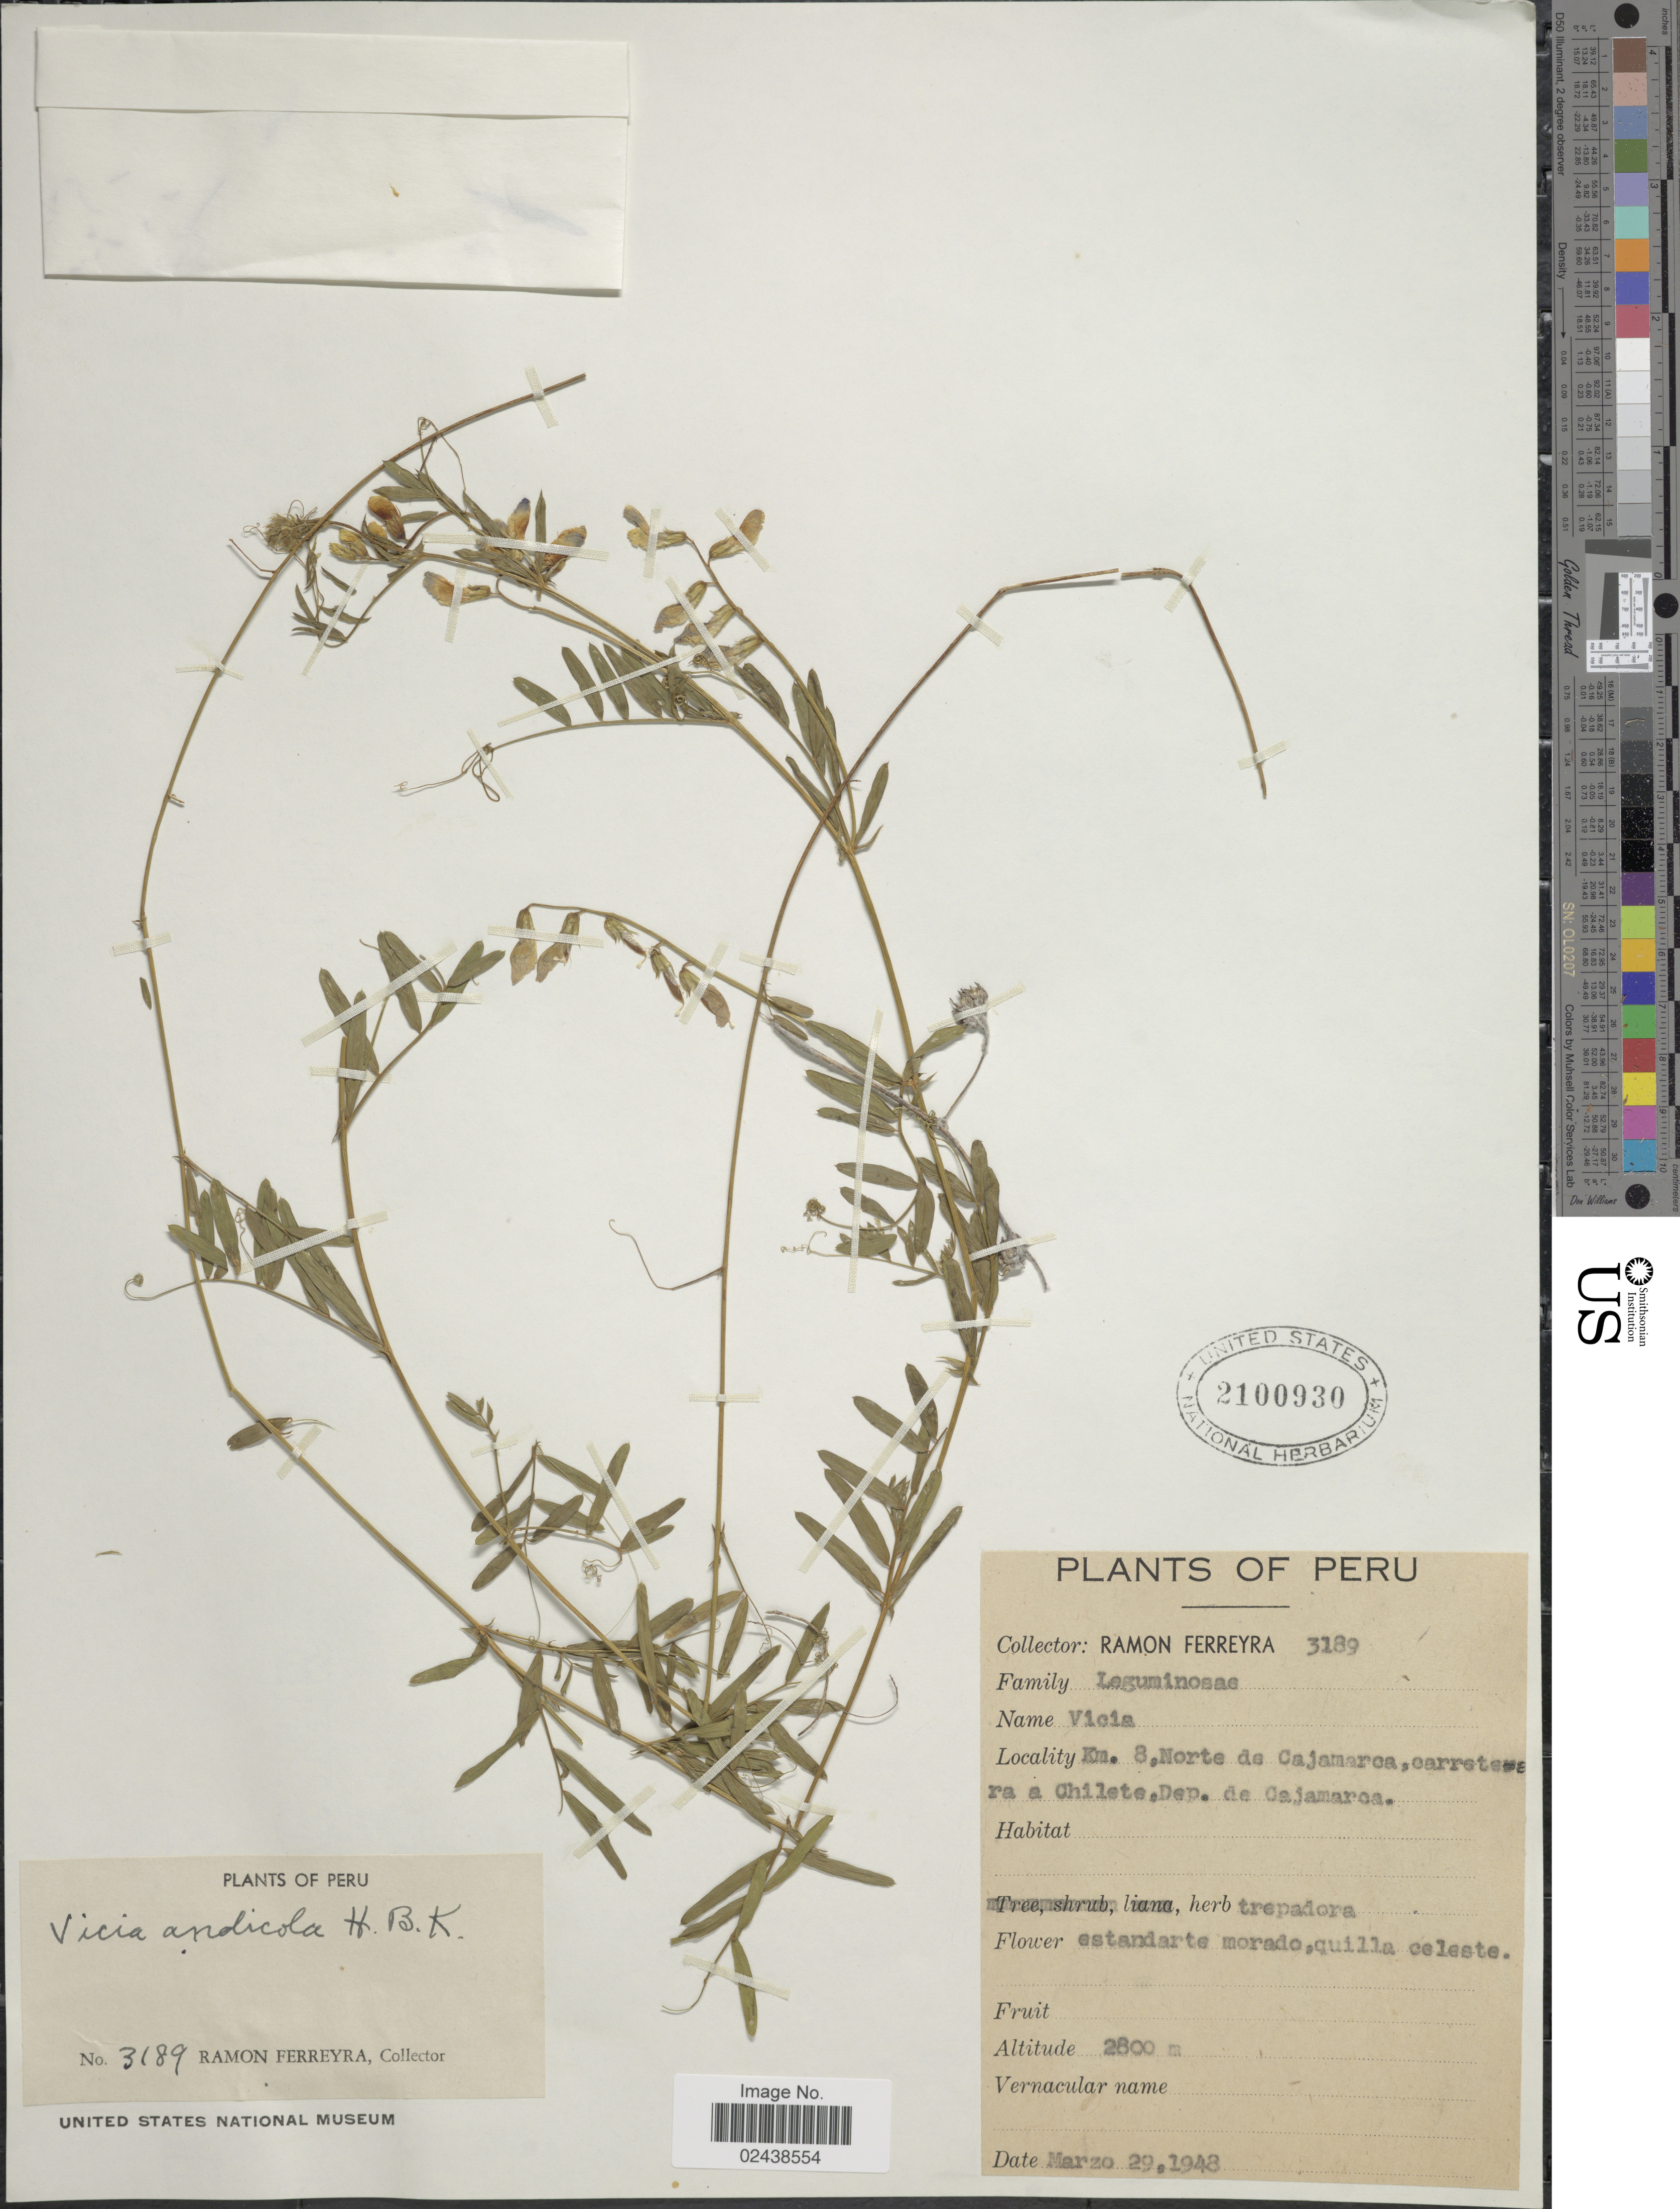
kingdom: Plantae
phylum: Tracheophyta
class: Magnoliopsida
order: Fabales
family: Fabaceae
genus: Vicia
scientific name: Vicia andicola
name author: Kunth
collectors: R. A. Ferreyra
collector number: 3189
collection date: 1948-03-29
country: Peru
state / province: Cajamarca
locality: Km. 8, norte de Cajamarca, carretera a Chilete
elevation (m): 2800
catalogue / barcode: US 2100930